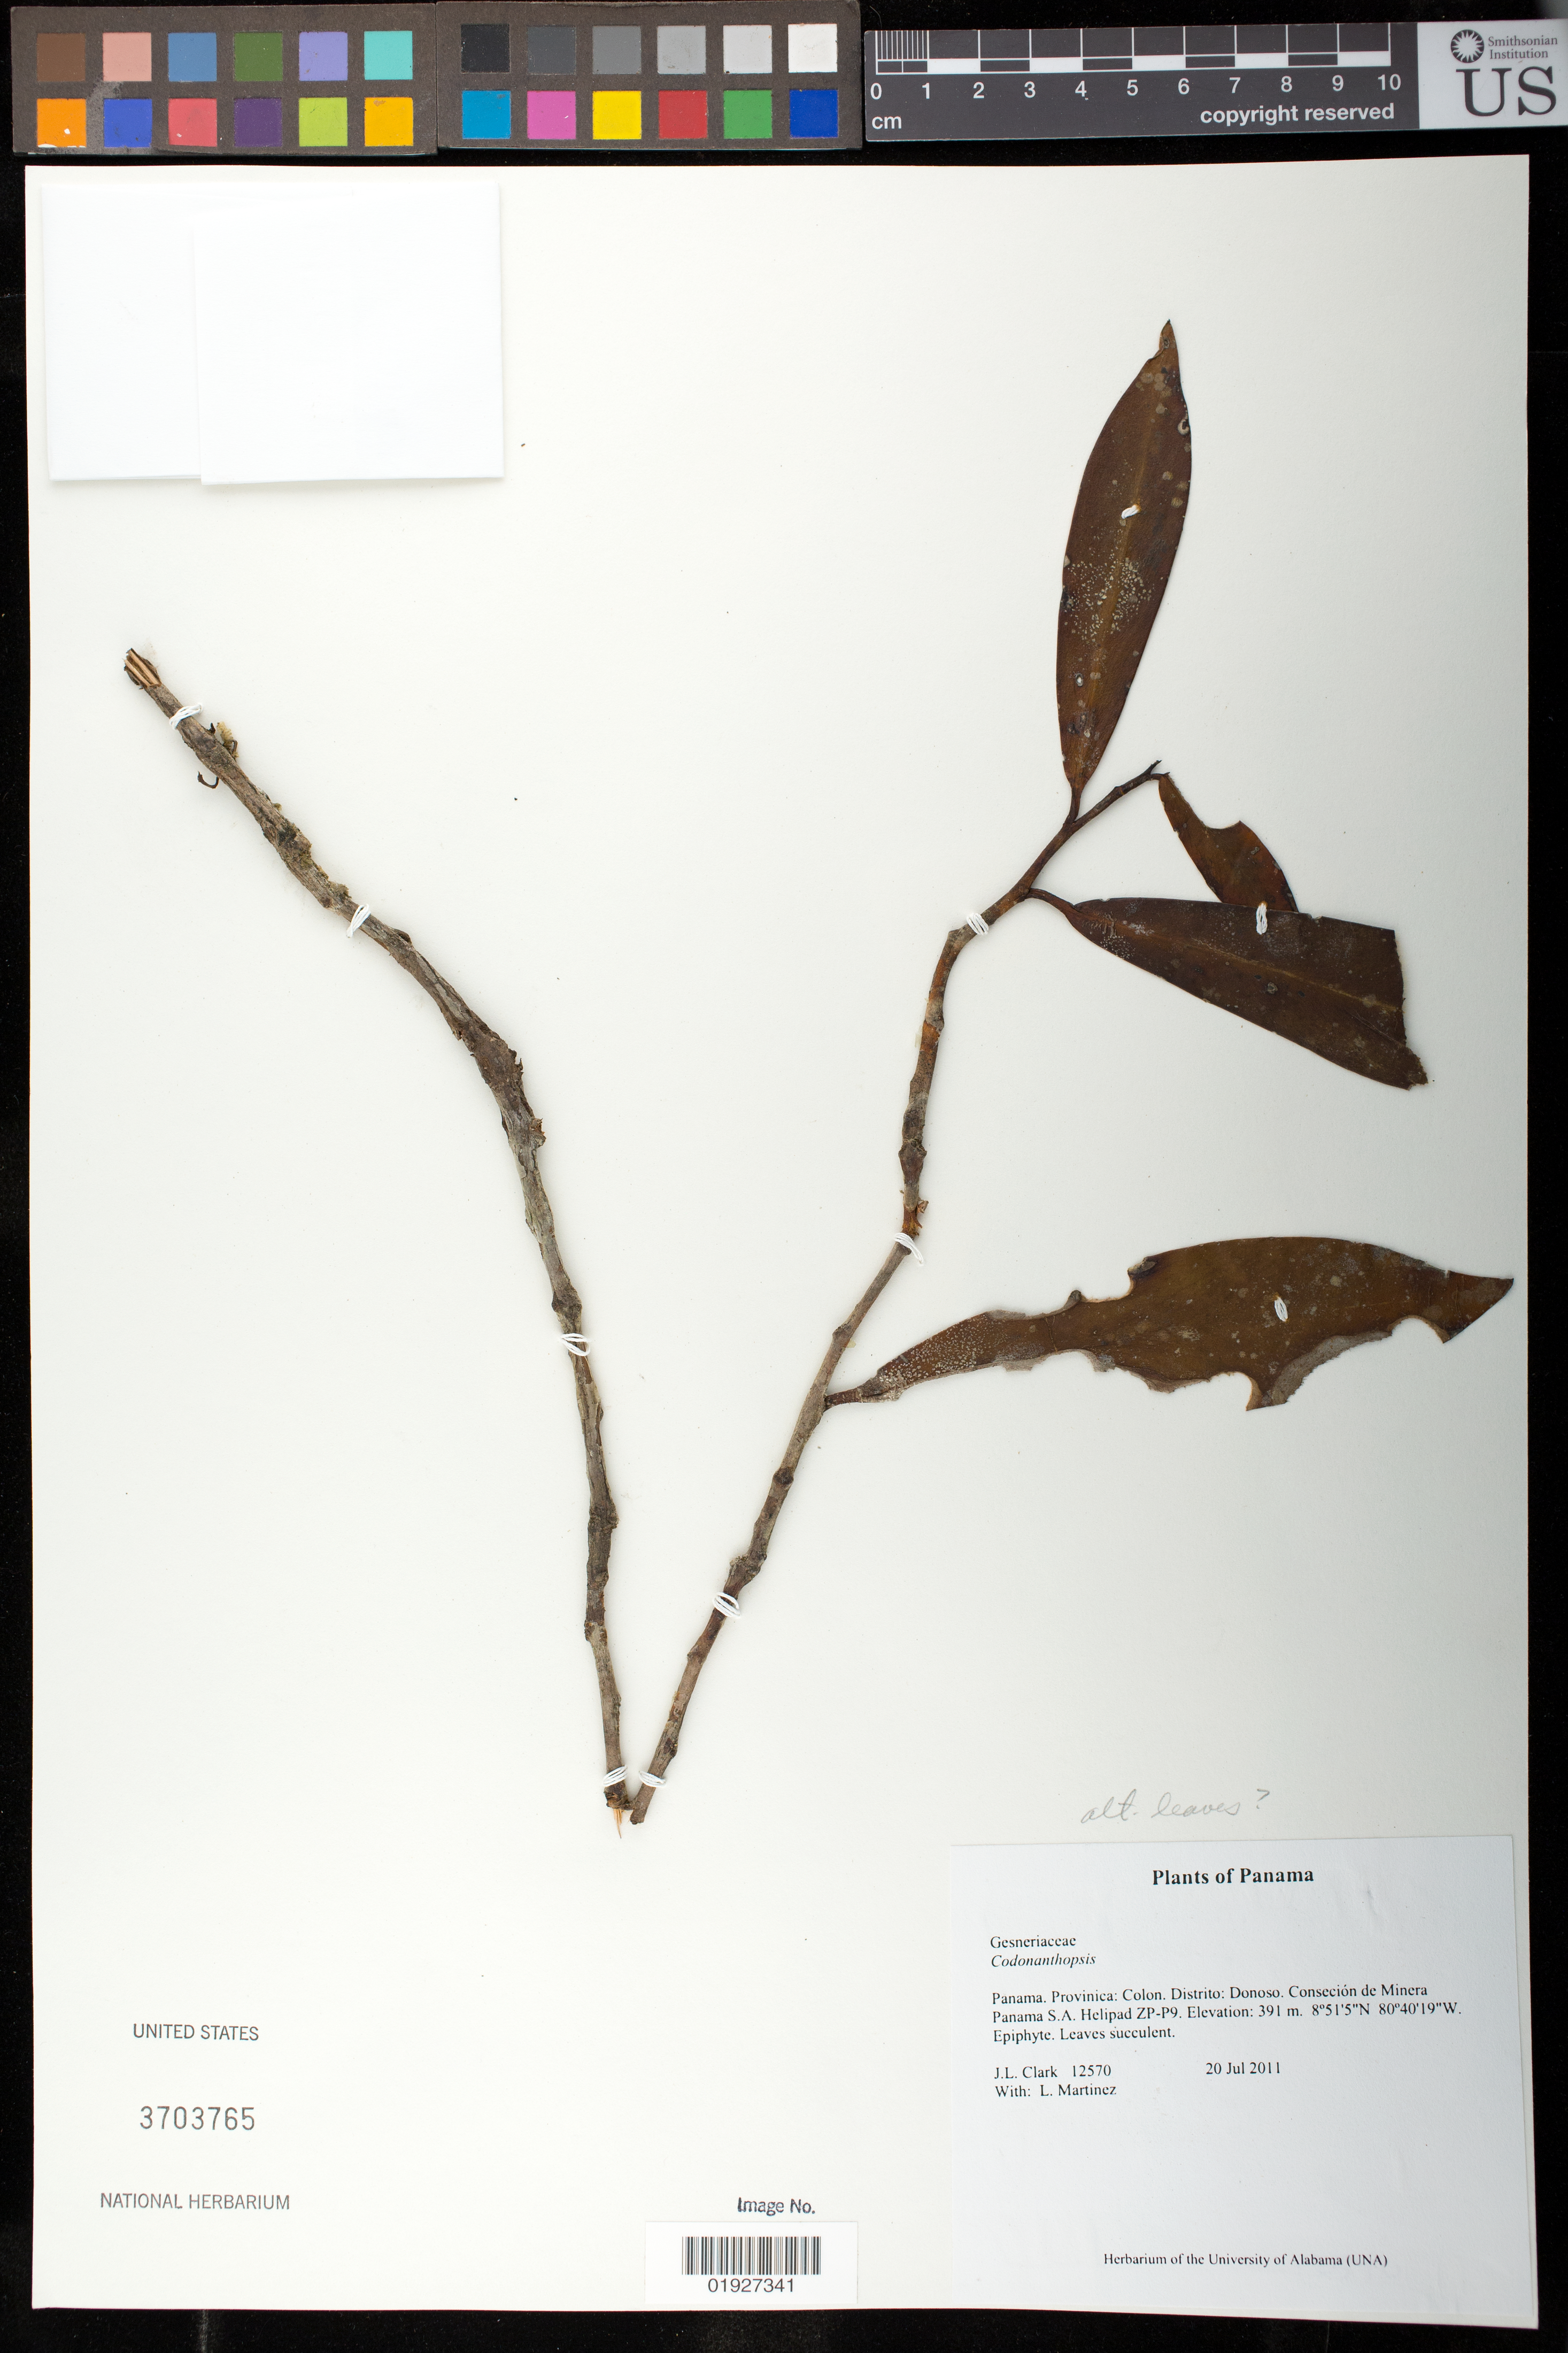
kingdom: Plantae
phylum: Tracheophyta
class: Magnoliopsida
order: Lamiales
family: Gesneriaceae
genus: Codonanthopsis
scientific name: Codonanthopsis sp.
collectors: J. L. Clark & L. Martinez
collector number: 12570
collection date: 2011-07-20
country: Panama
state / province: Colón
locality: Provincia: Colon. Distrito: Donoso. Conseción de Minera Panama S.A. Helipad ZP-P9.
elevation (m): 391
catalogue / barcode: US 3703765